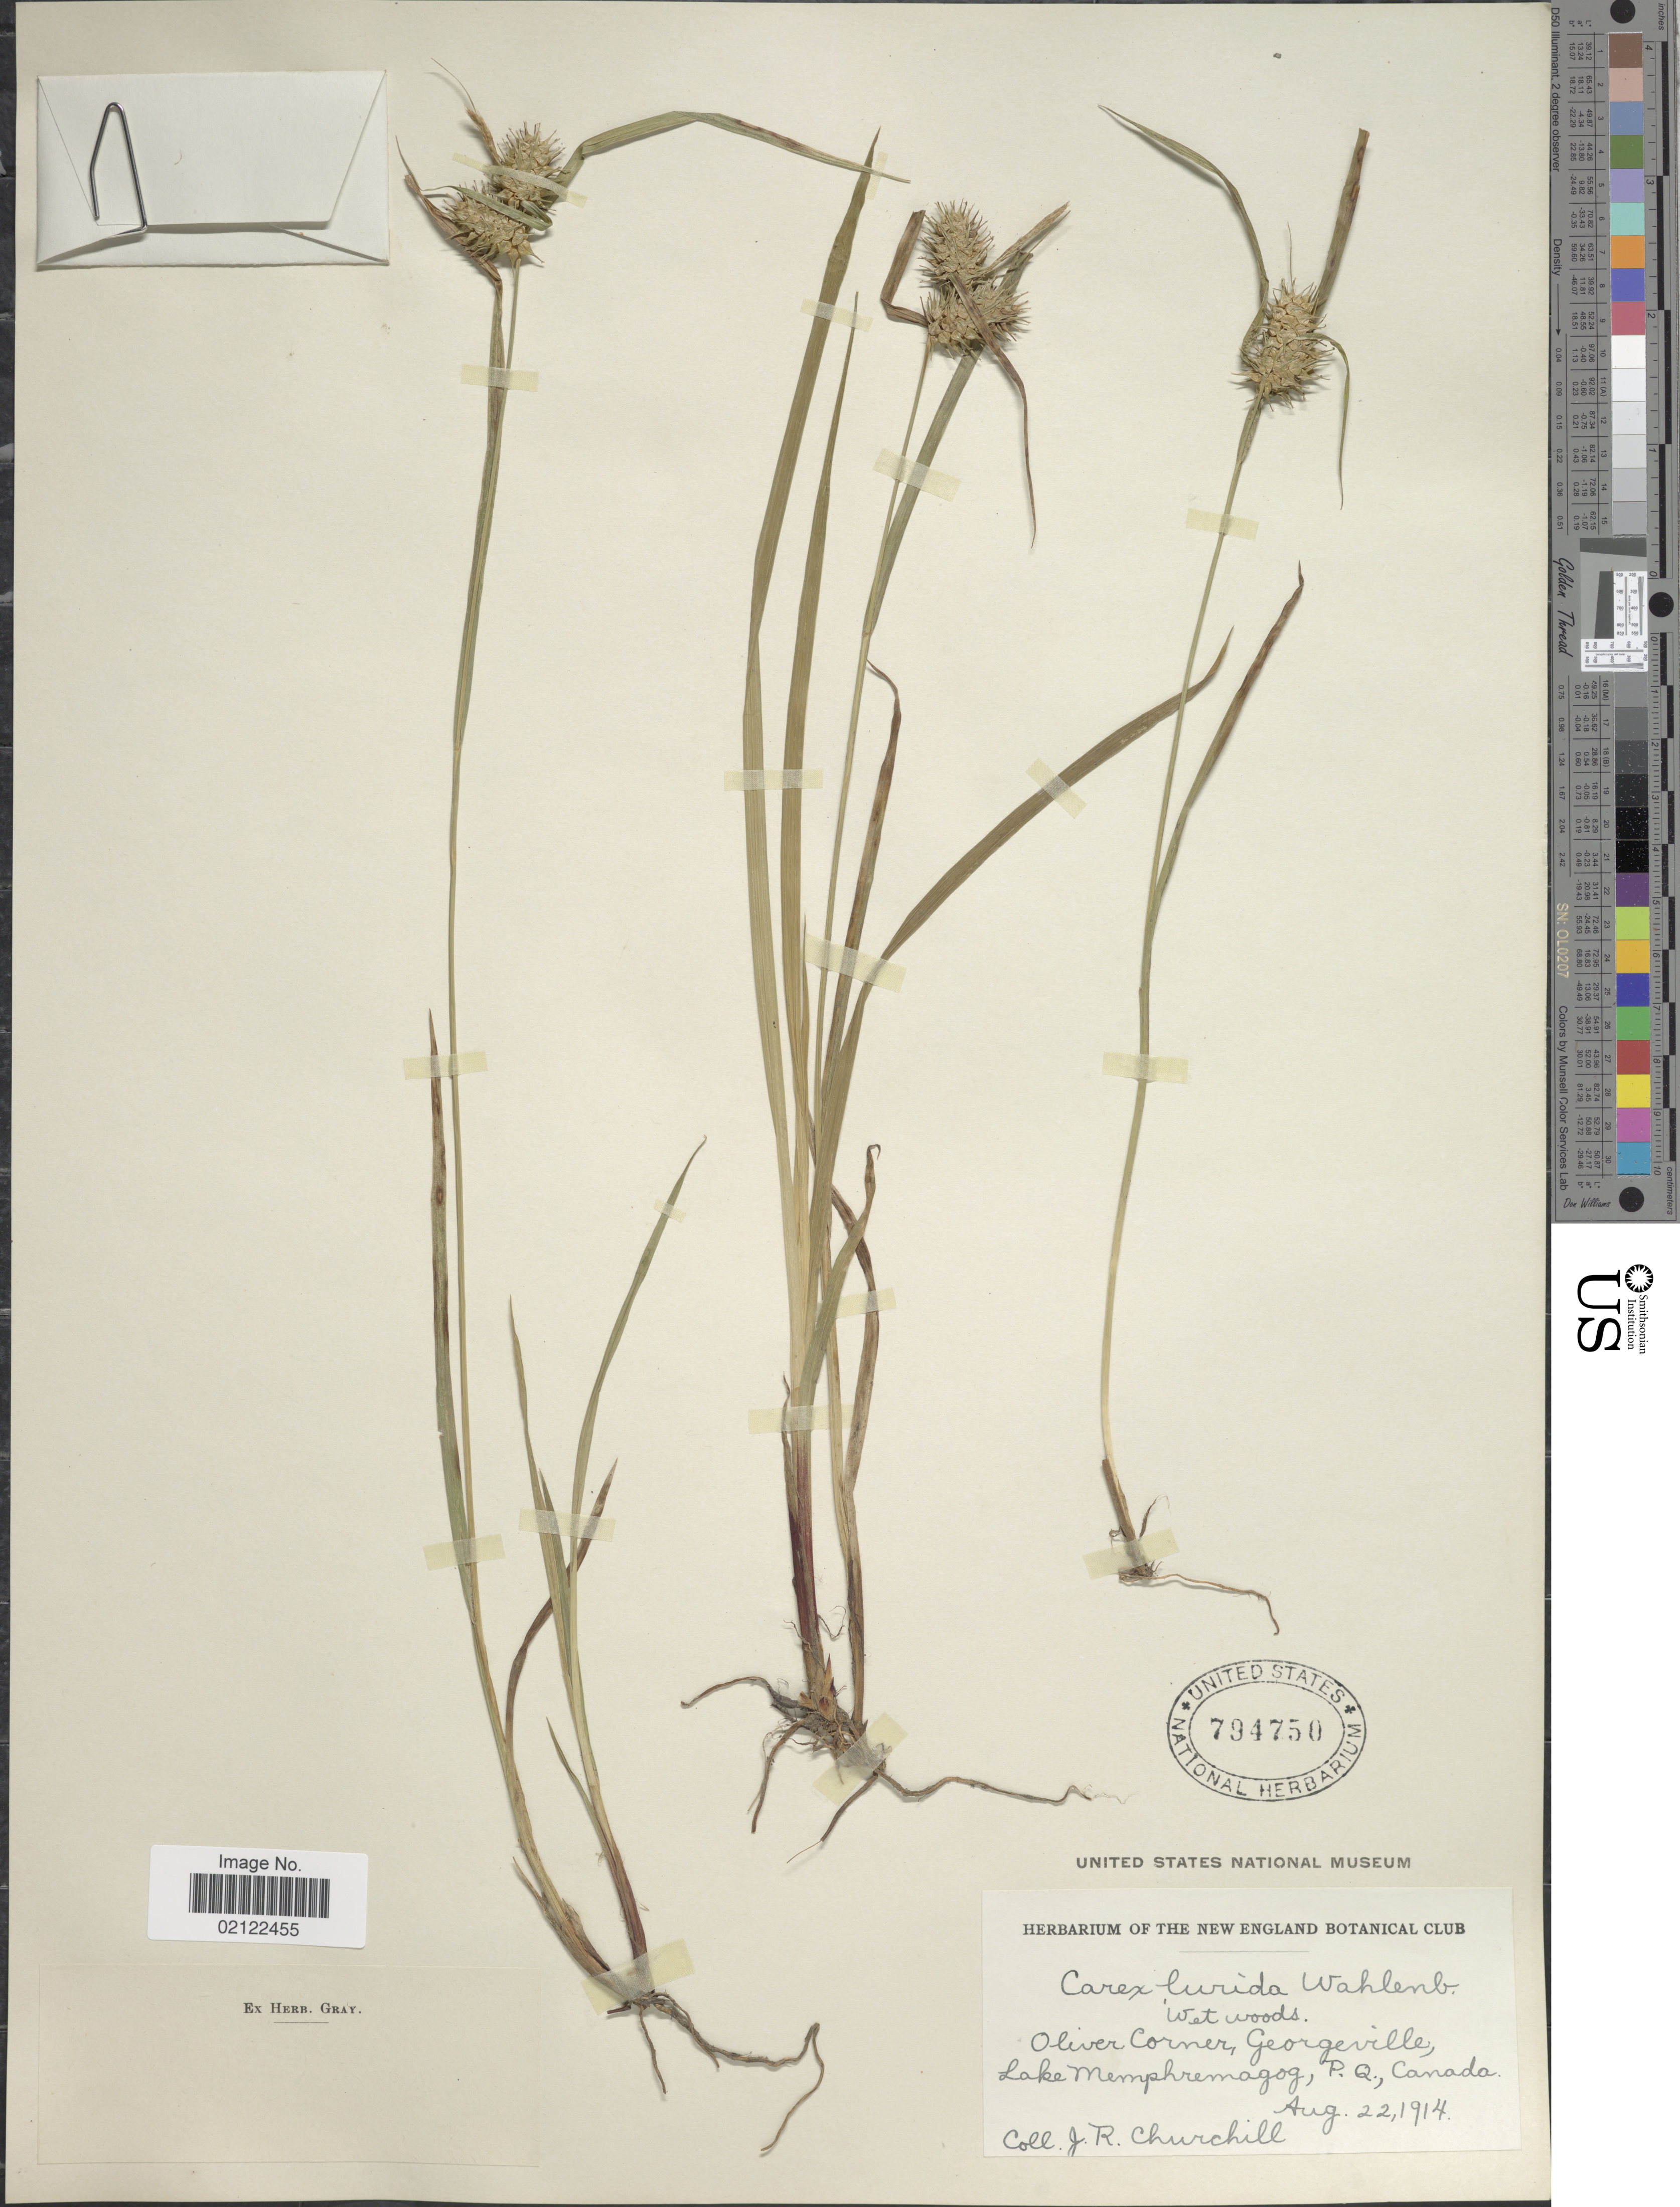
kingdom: Plantae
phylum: Tracheophyta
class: Liliopsida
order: Poales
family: Cyperaceae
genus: Carex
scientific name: Carex lurida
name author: Wahlenb.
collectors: J. Churchill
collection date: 1914-08-22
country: Canada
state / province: Quebec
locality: Oliver Corner, Georgeville, Lake Memphremagog, P.Q., Canada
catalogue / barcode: US 794750